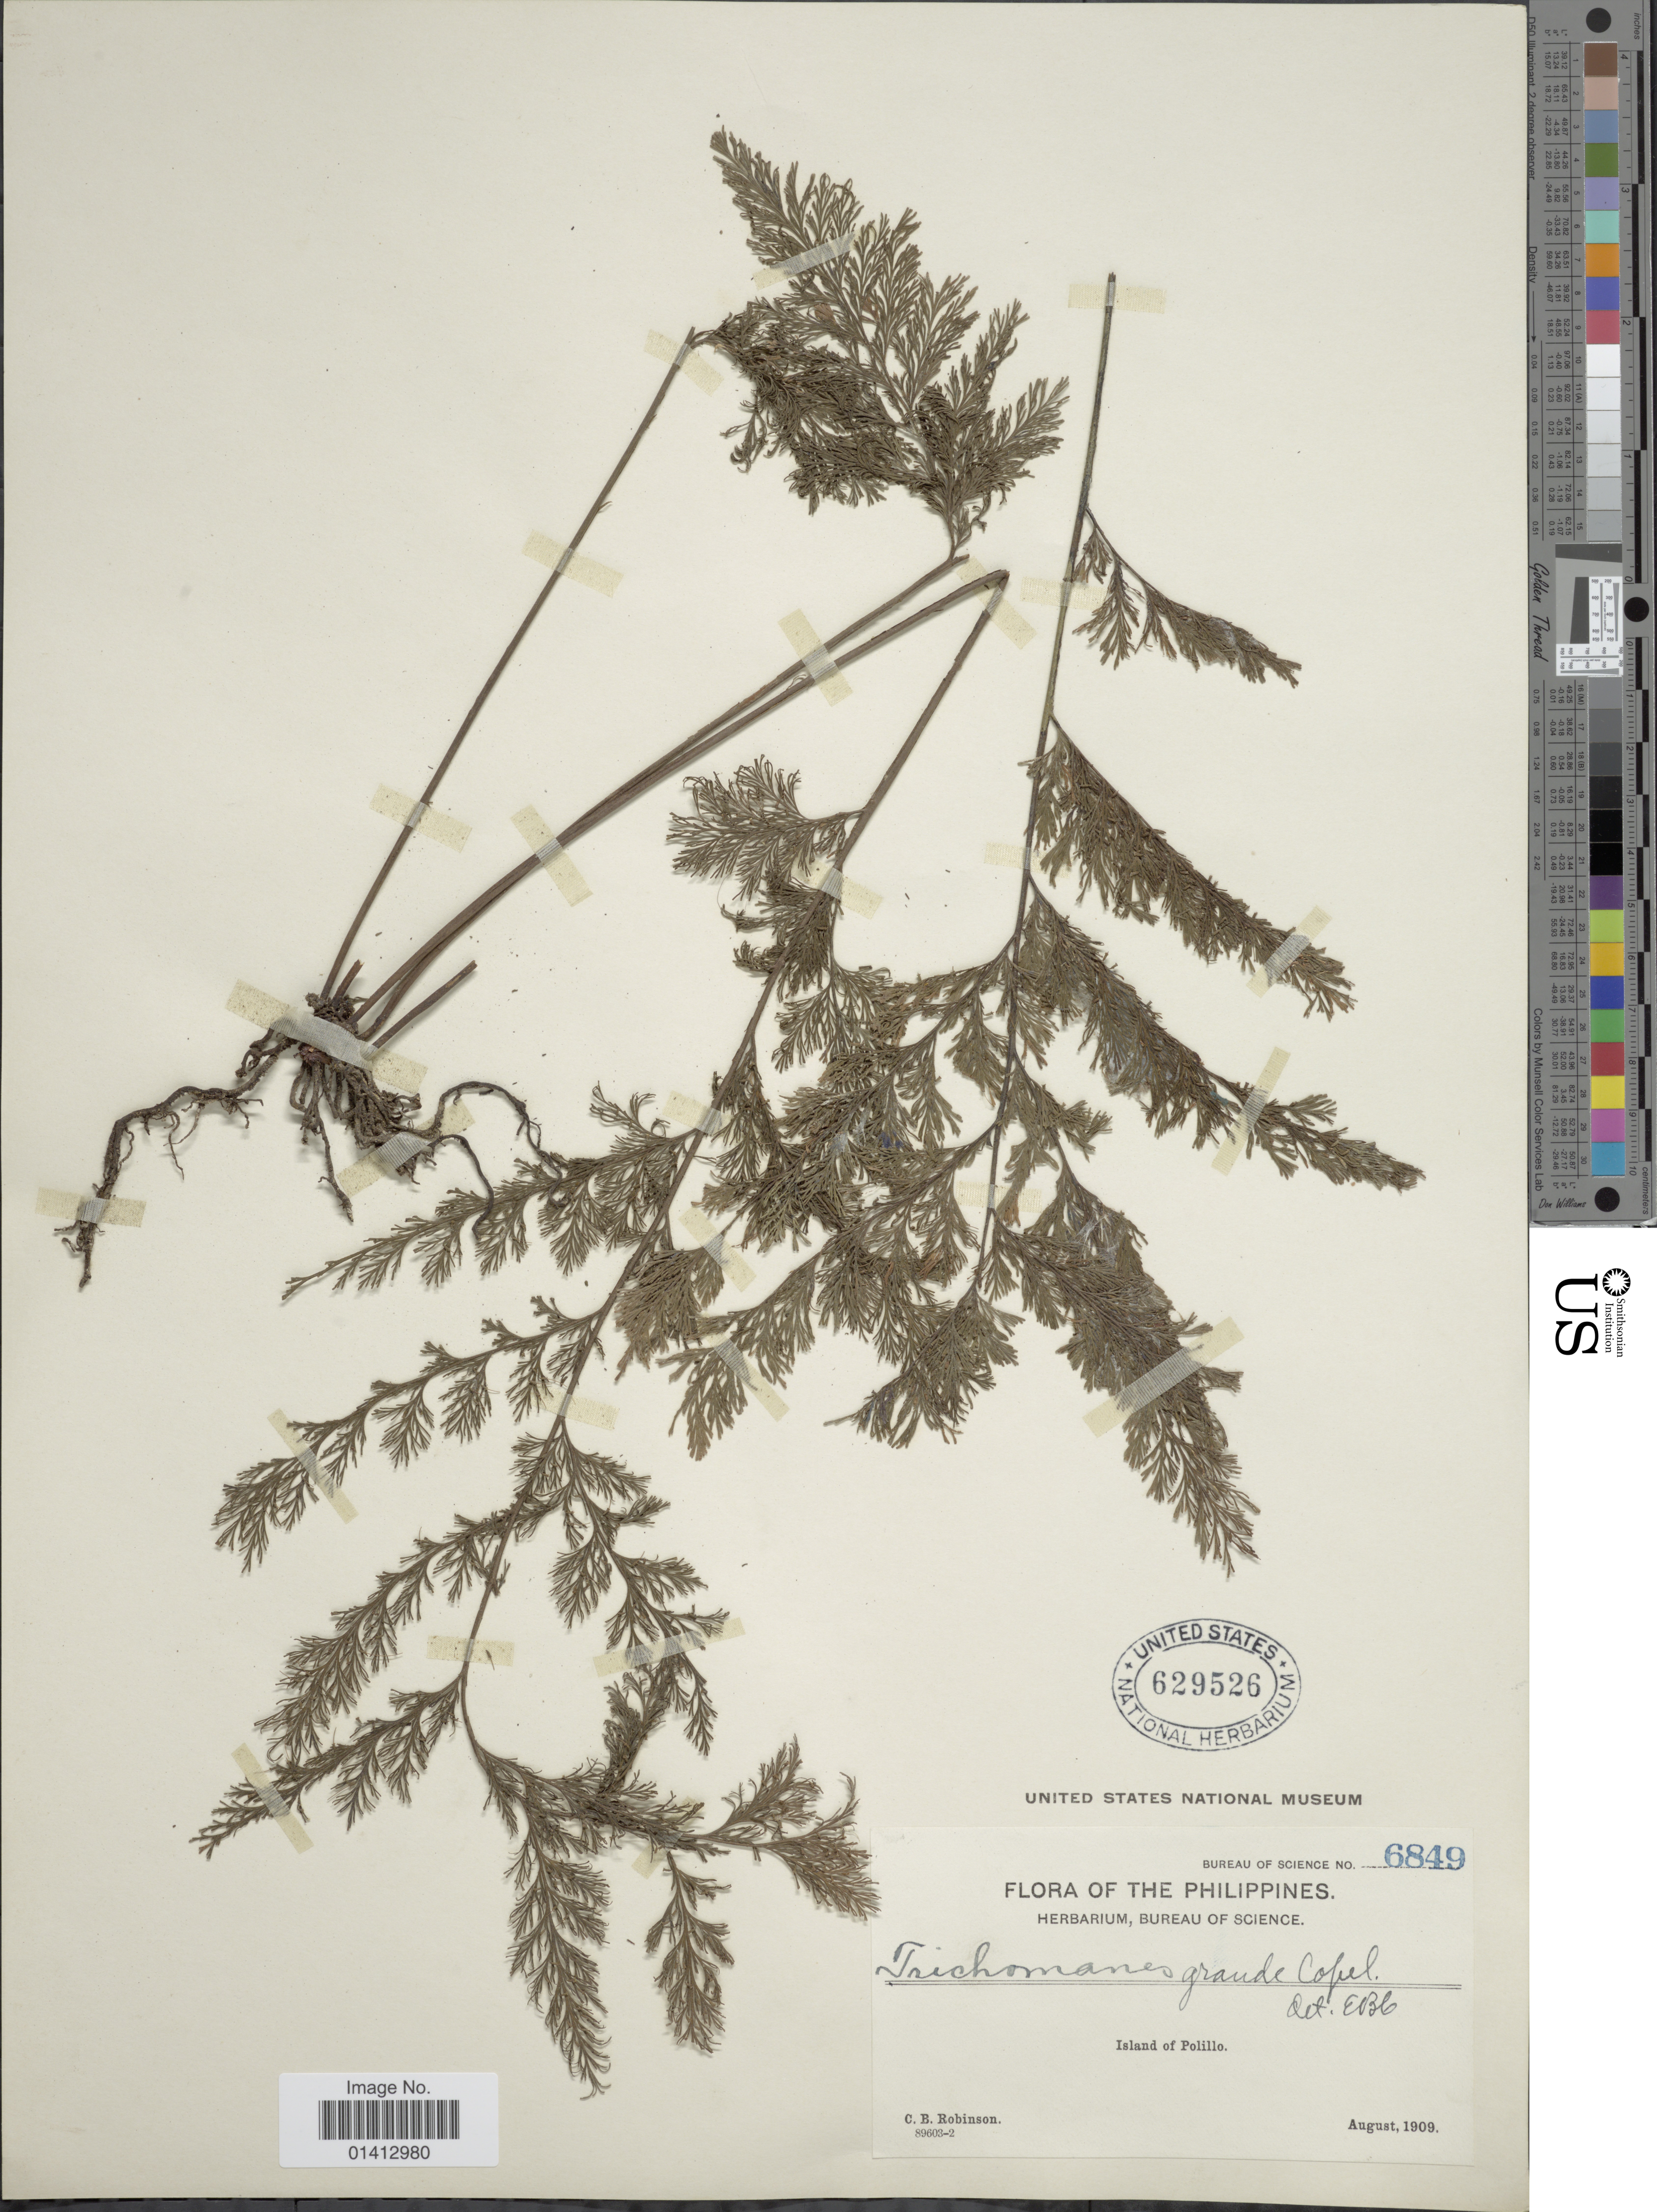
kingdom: Plantae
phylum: Tracheophyta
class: Polypodiopsida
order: Hymenophyllales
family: Hymenophyllaceae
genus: Crepidomanes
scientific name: Crepidomanes grande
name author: (Copel.) Ebihara & K. Iwats.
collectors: C. Robinson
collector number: Bureau of Science 6849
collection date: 1909-08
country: Philippines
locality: Island of Polillo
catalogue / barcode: US 629526